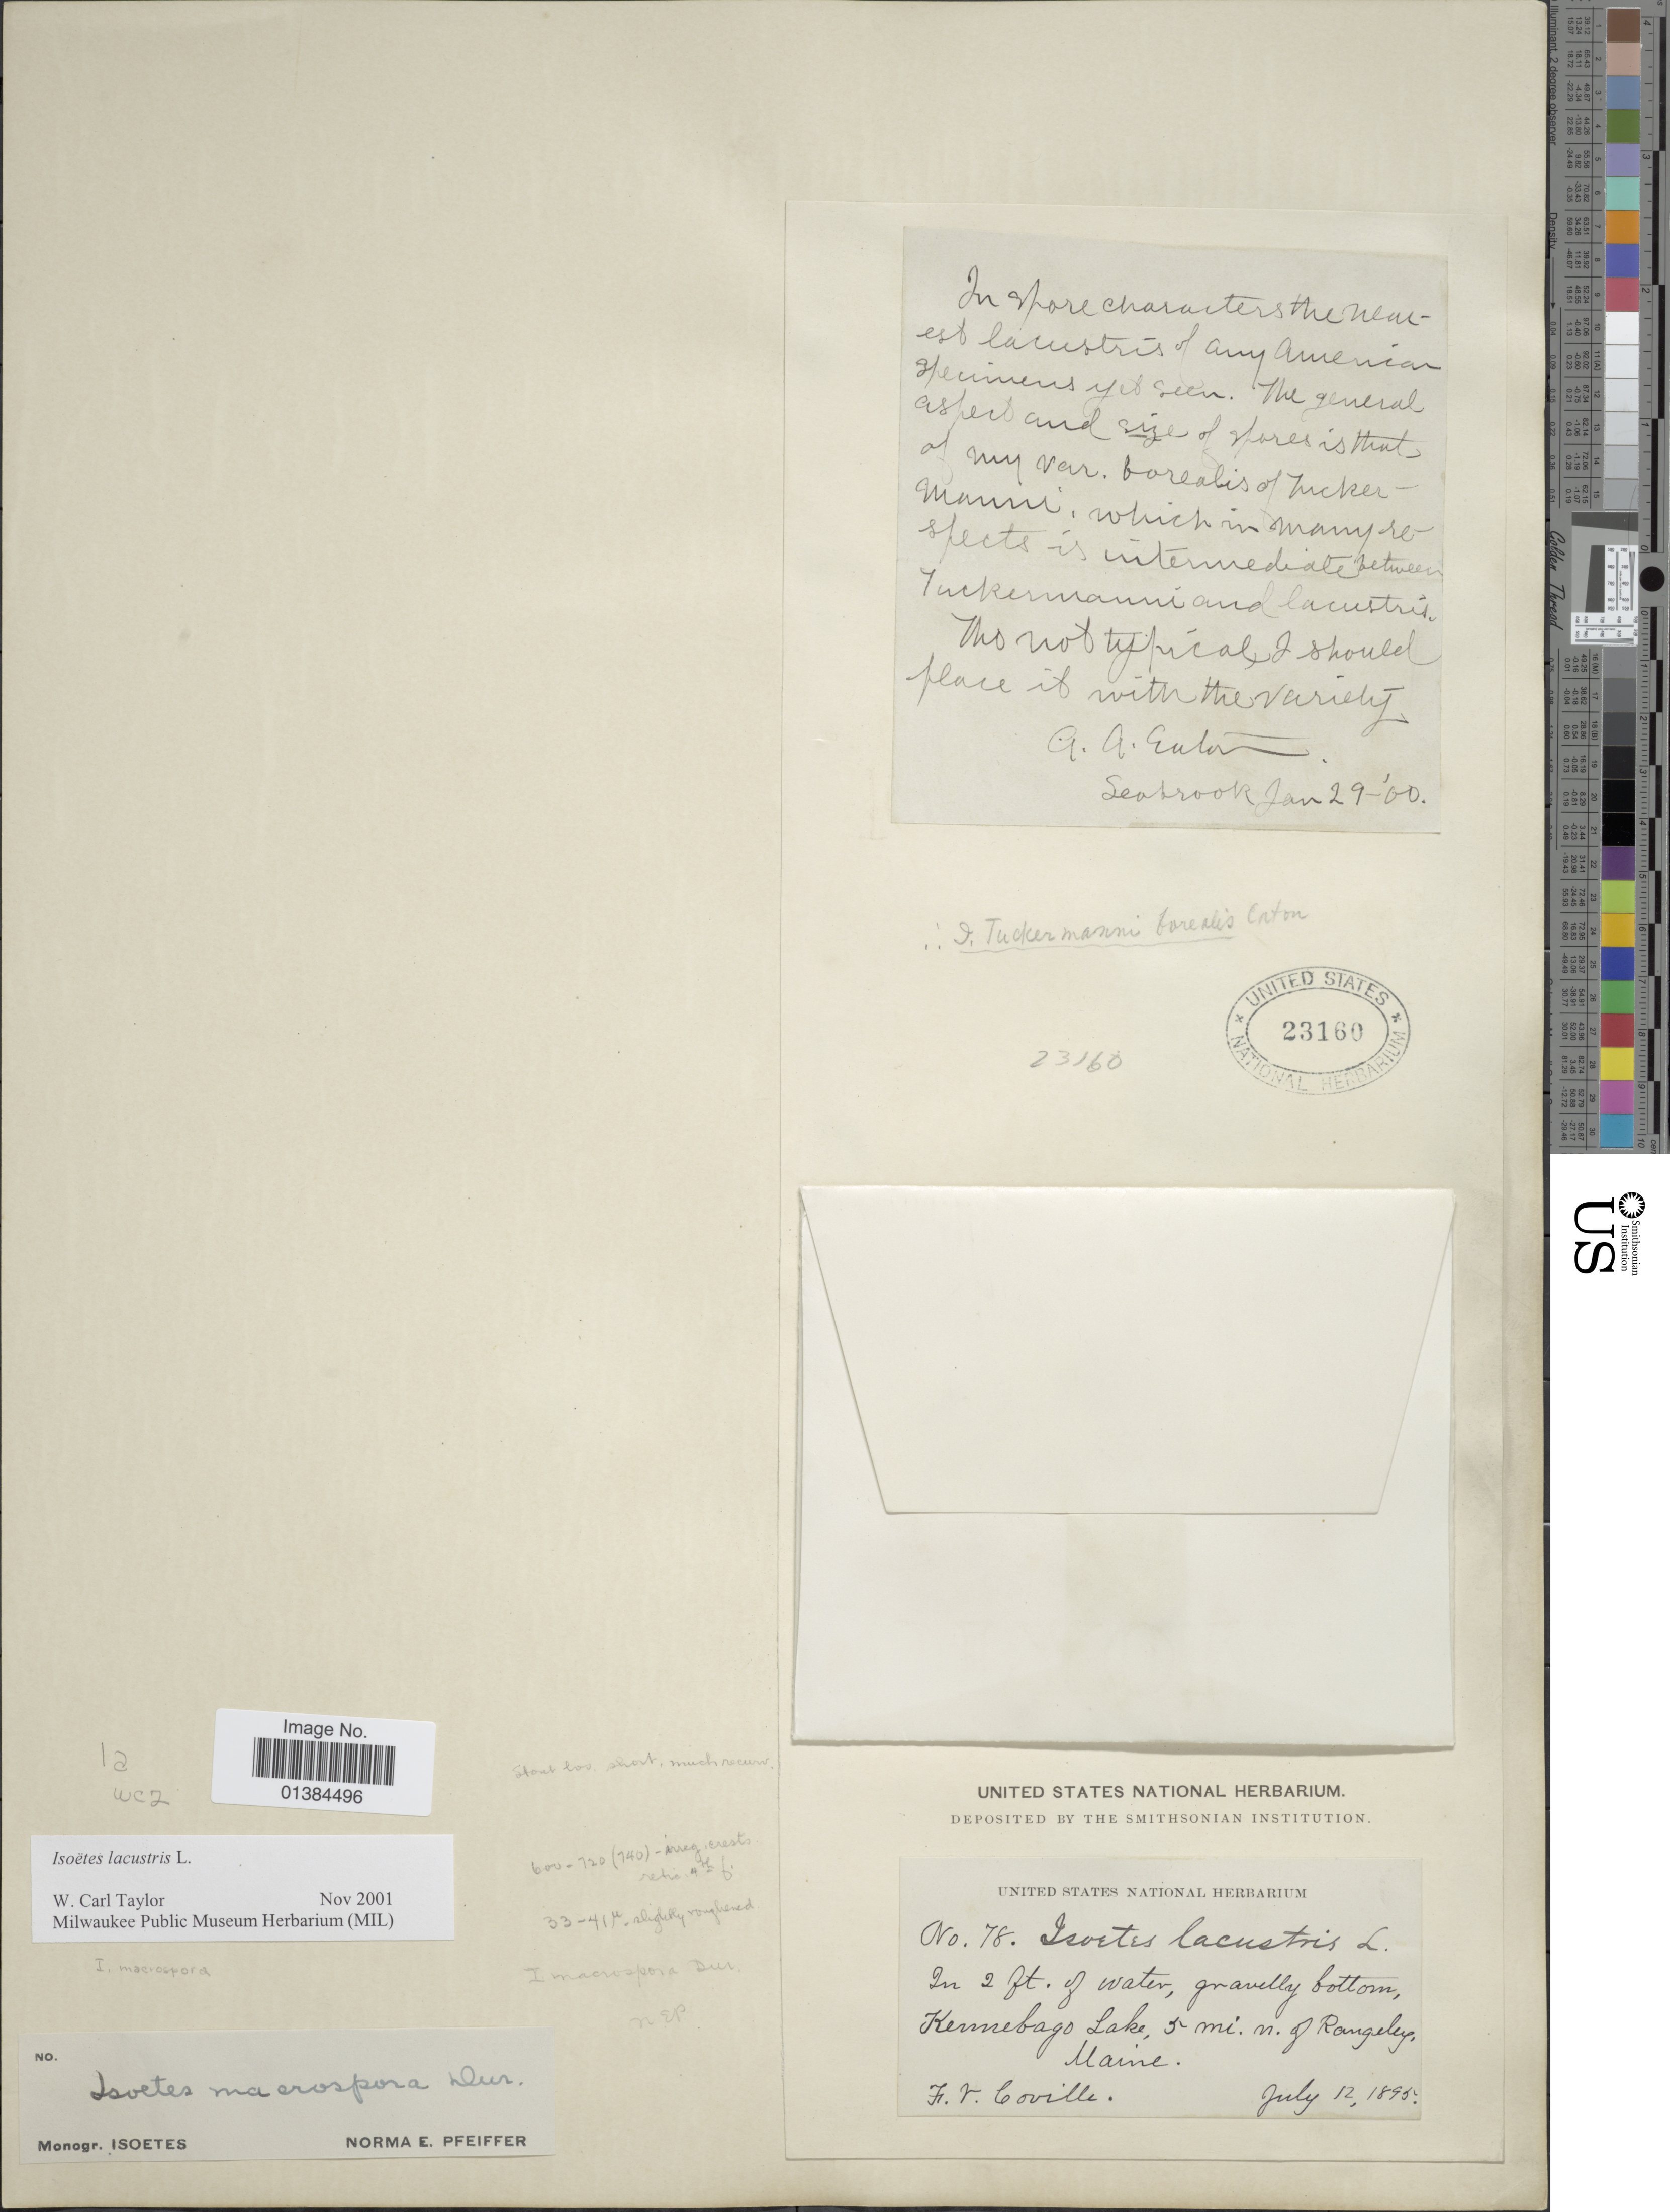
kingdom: Plantae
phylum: Tracheophyta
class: Lycopodiopsida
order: Isoetales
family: Isoetaceae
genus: Isoetes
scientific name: Isoetes lacustris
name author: L.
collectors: F. V. Coville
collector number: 78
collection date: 1895-07-12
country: United States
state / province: Maine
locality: In 2 ft. of water, gravelly bottom, Kennebago Lake, 5 mi. n. of Rangeley.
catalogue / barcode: US 23160